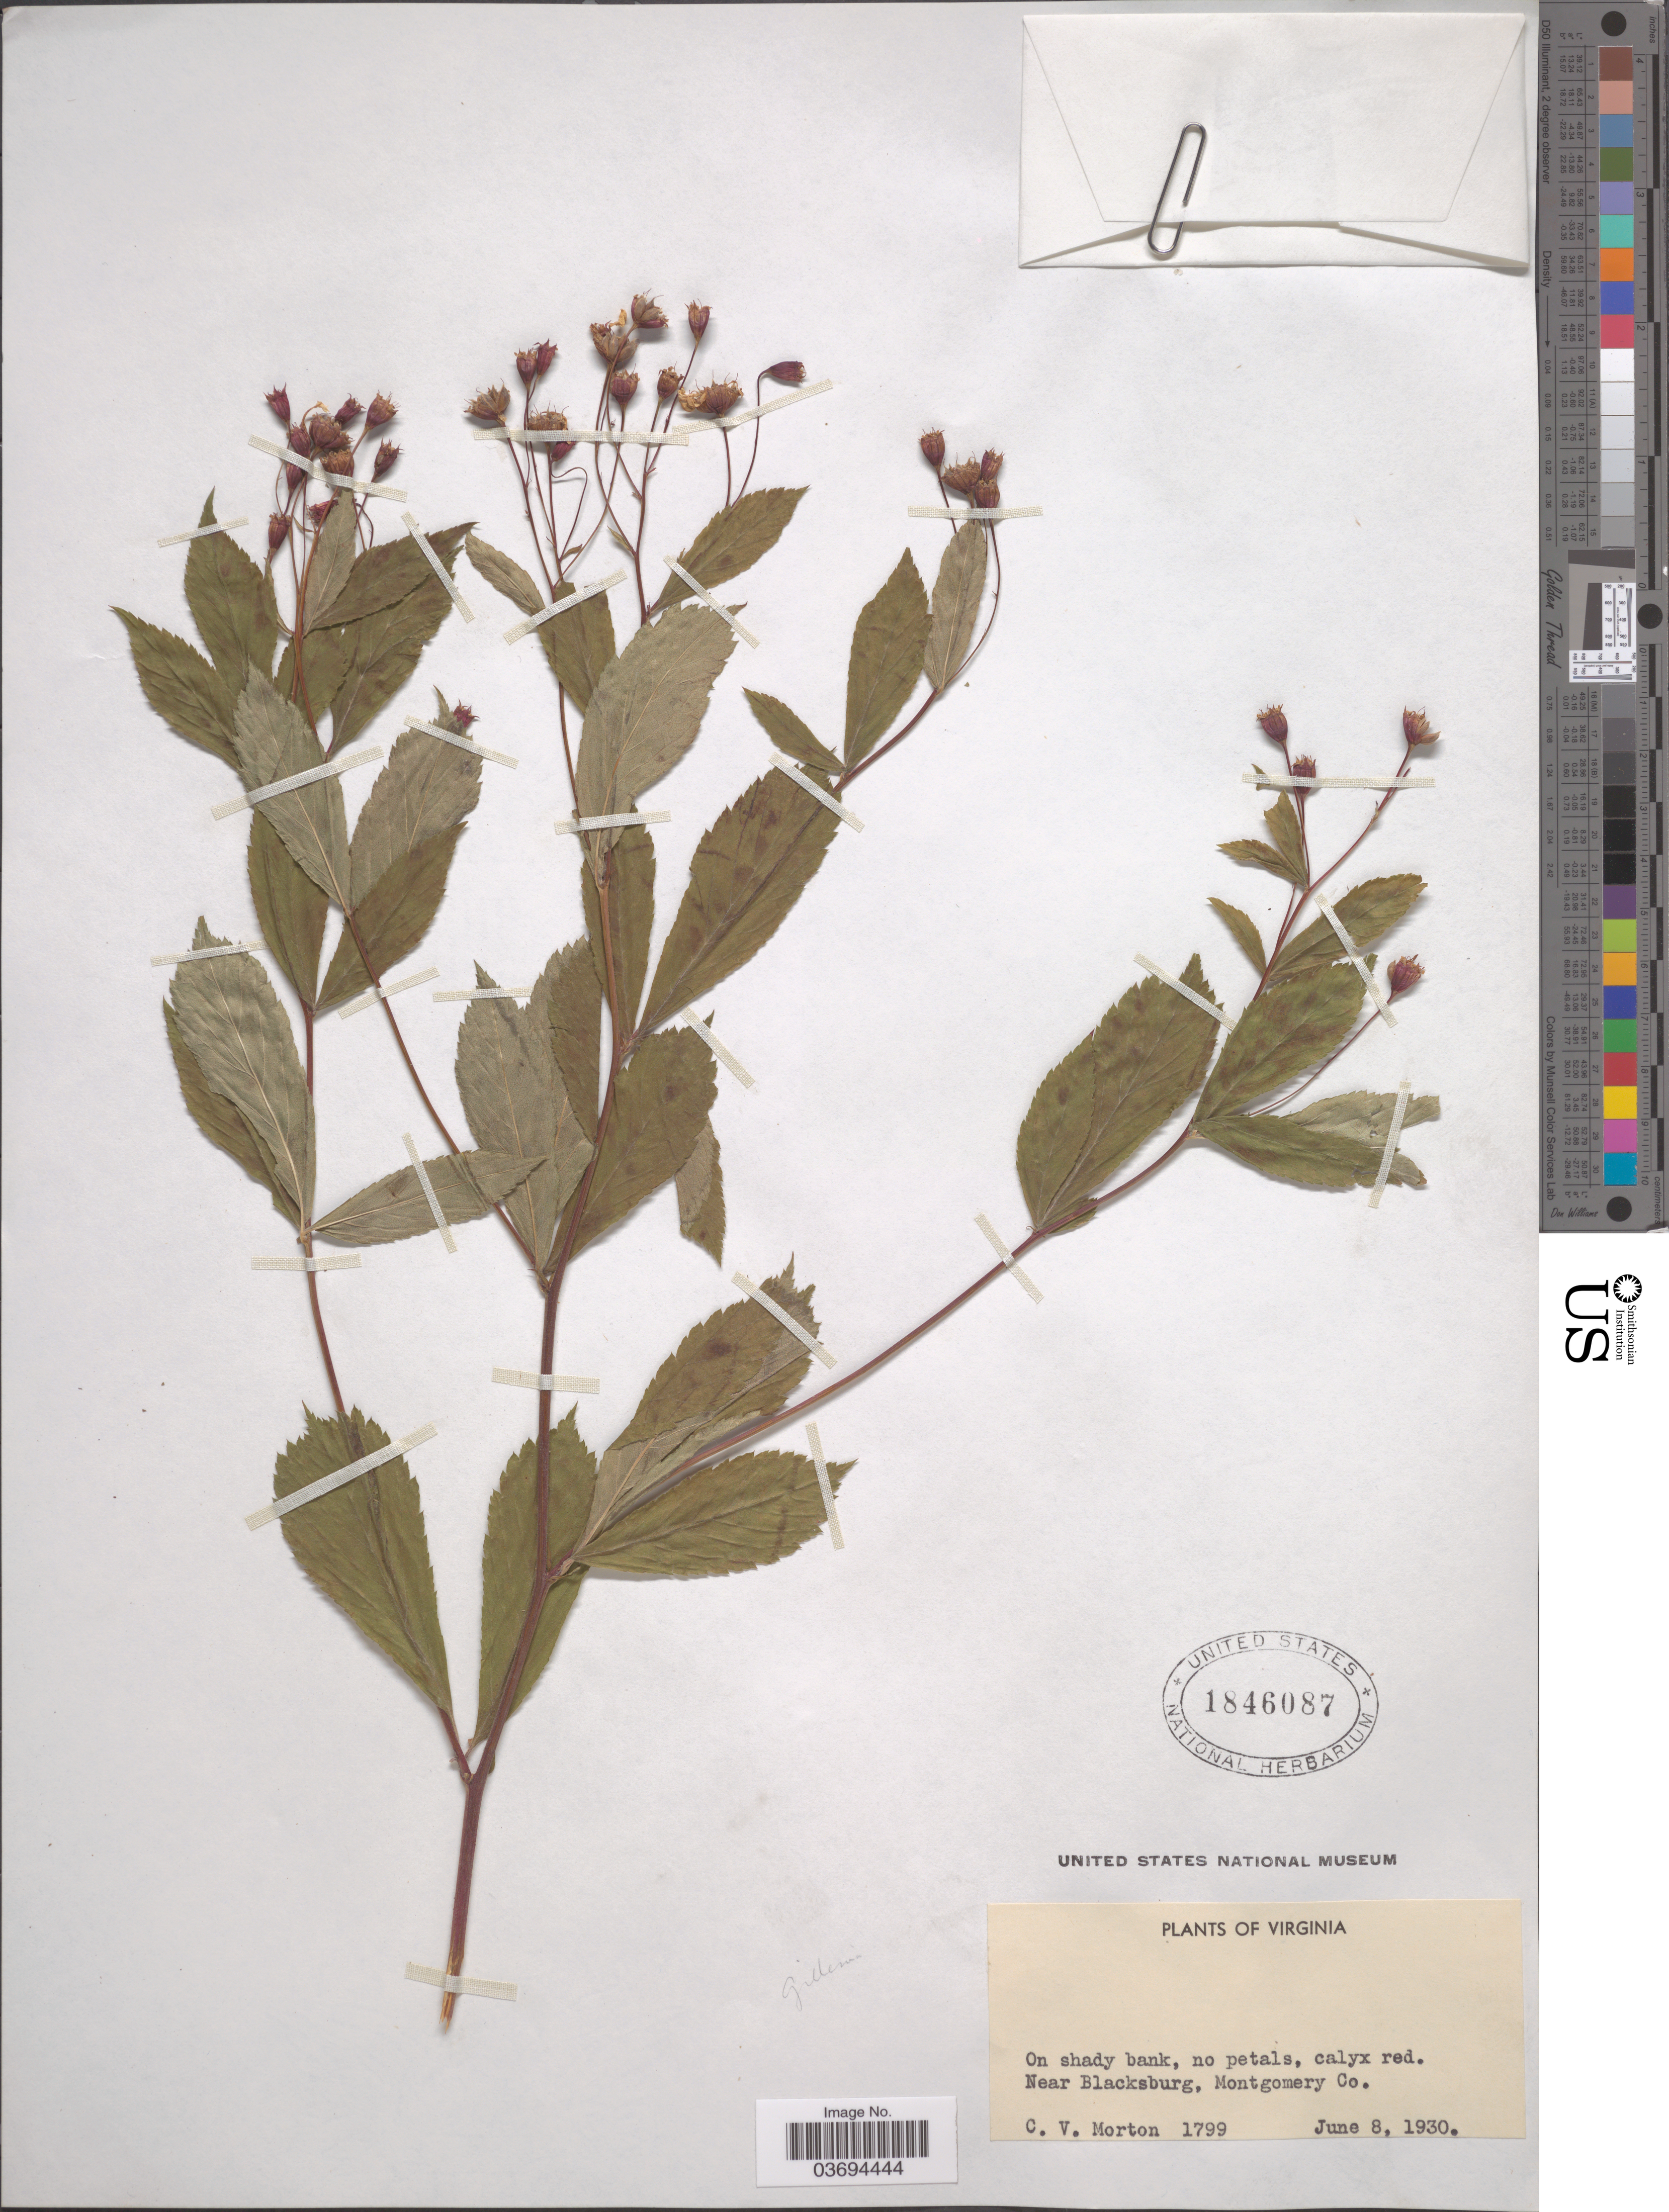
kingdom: Plantae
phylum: Tracheophyta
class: Magnoliopsida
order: Rosales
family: Rosaceae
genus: Gillenia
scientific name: Gillenia trifoliata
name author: (L.) Moench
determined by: Strong, Mark T., (BOT), Smithsonian Institution - National Museum of Natural History (UNITED STATES)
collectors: C. V. Morton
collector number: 1799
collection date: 1930-06-08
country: United States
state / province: Virginia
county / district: Montgomery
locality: Near Blacksburg, Montgomery Co.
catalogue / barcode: US 1846087